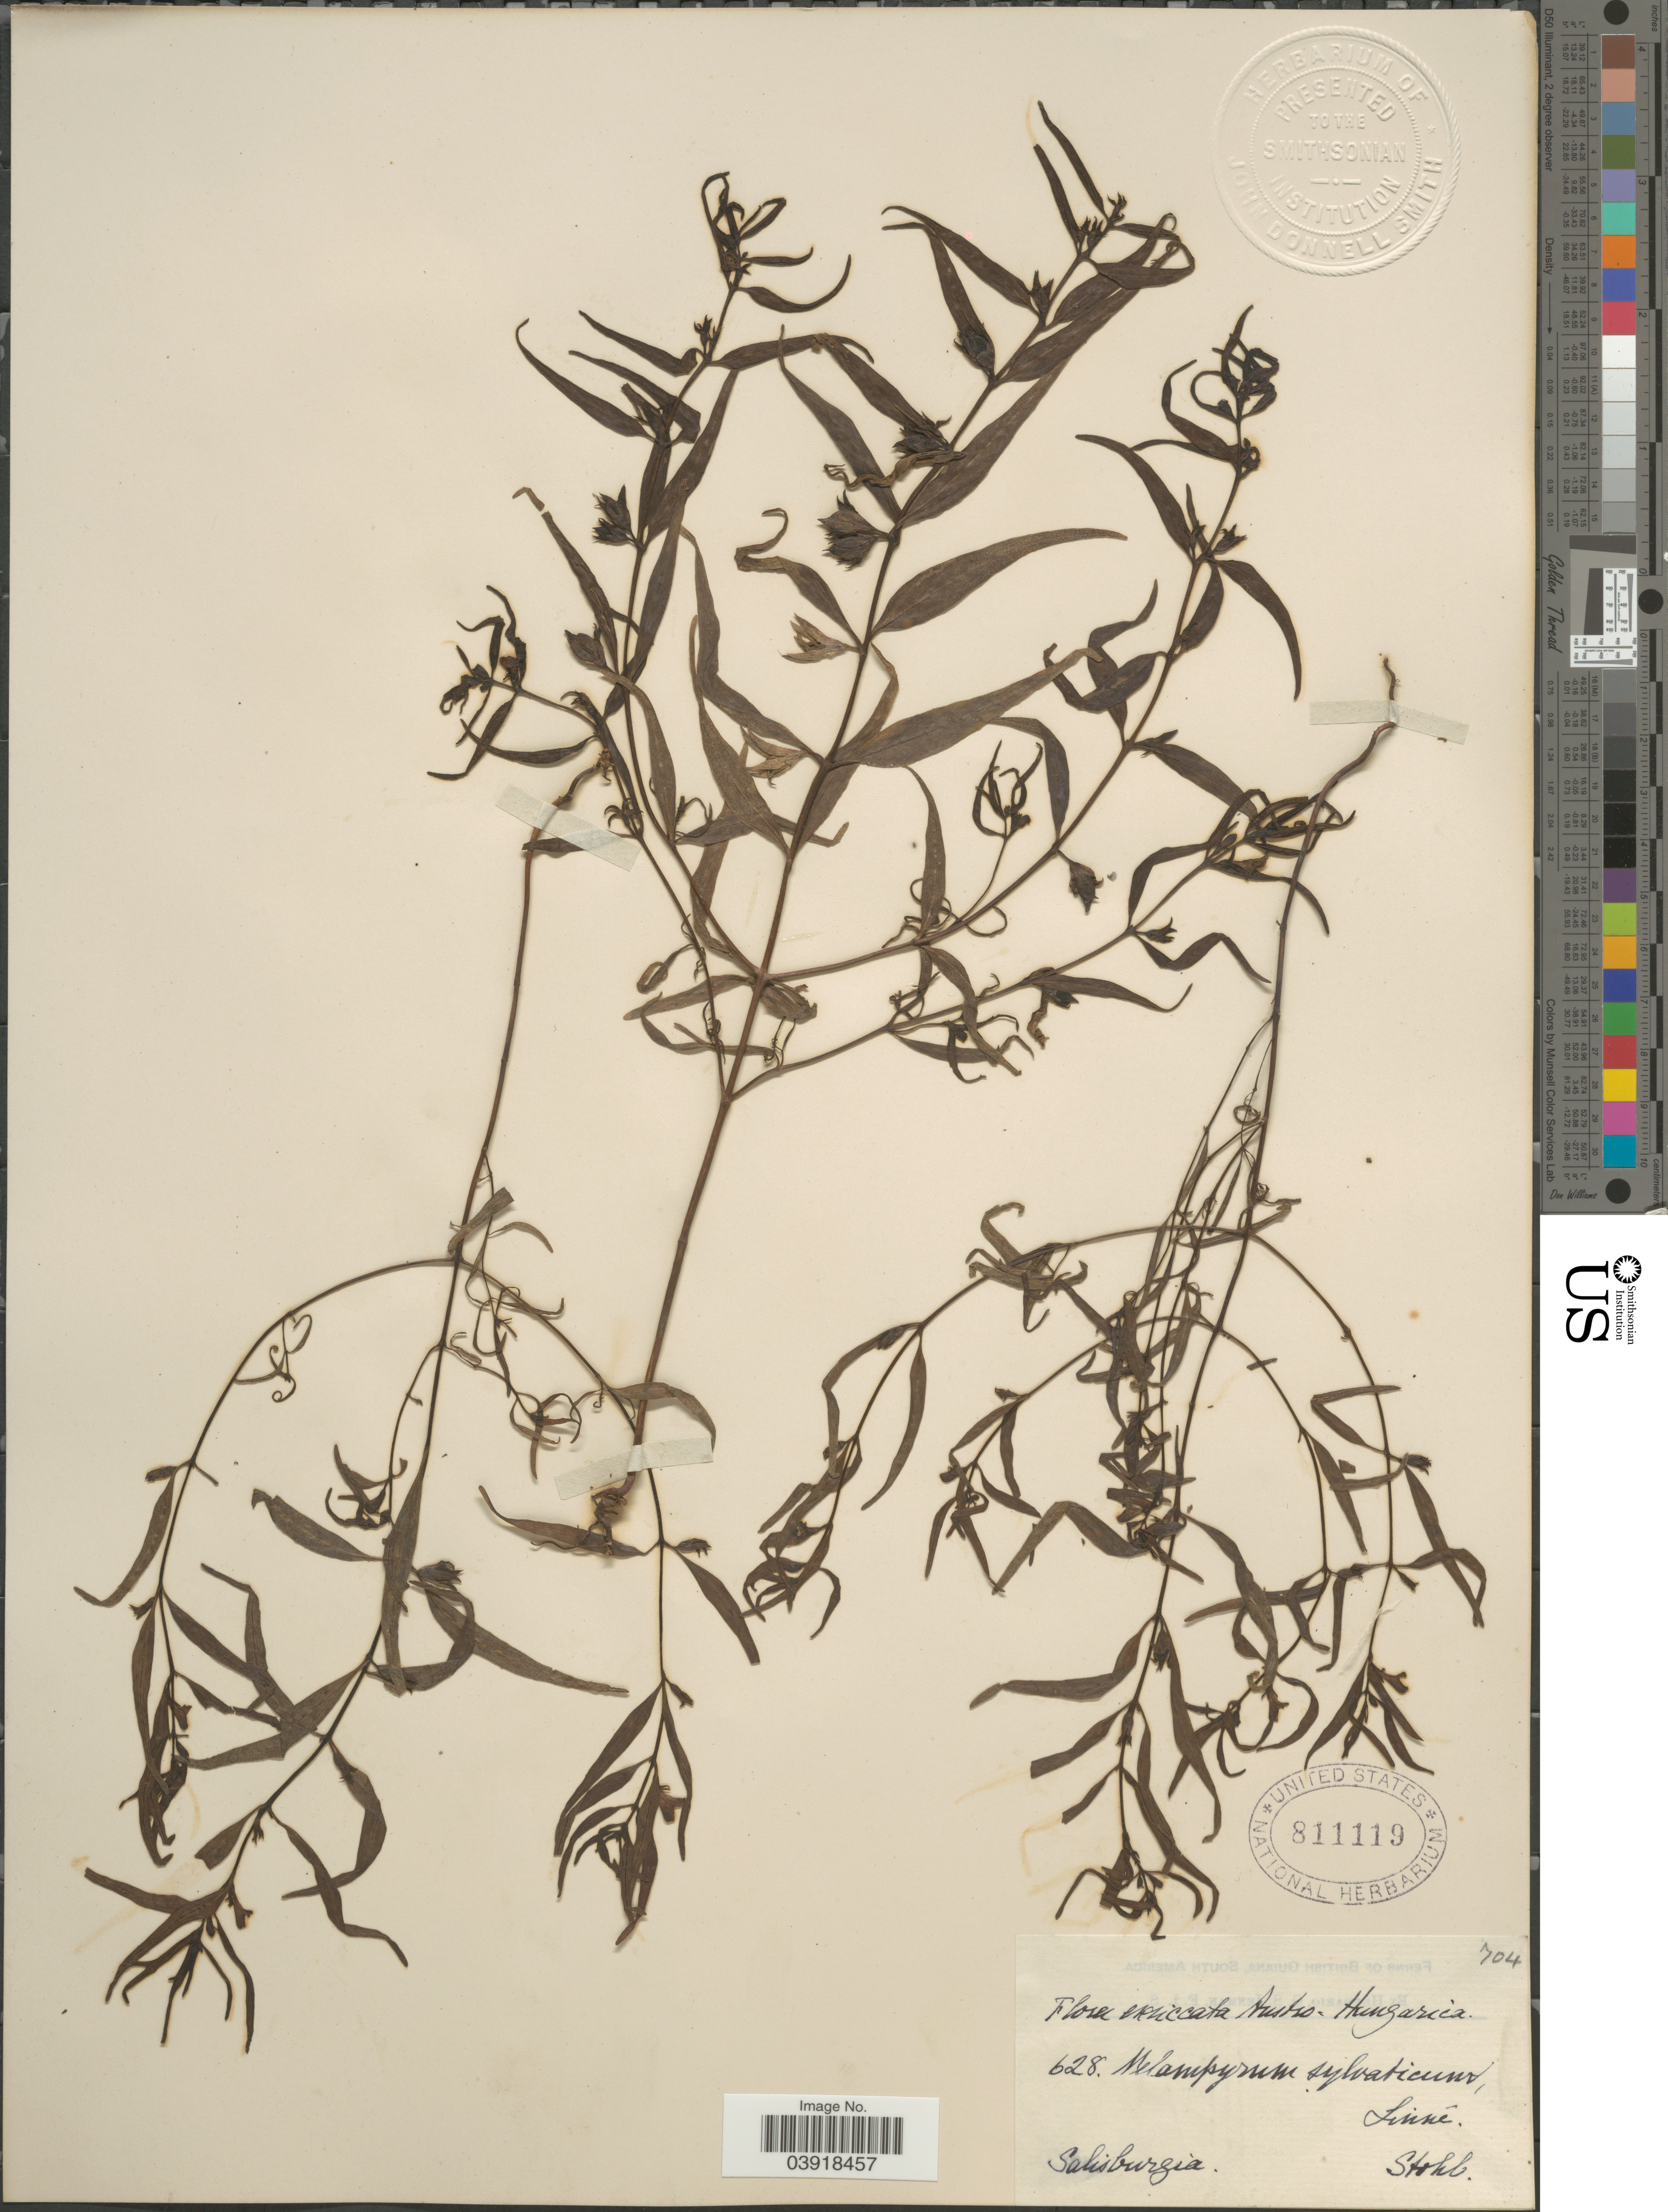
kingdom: Plantae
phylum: Tracheophyta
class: Magnoliopsida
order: Lamiales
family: Orobanchaceae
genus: Melampyrum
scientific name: Melampyrum sylvaticum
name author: L.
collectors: Stohl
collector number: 628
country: Austria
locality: Austro-Hungarica. Linné. Salisburgia.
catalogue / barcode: US 811119